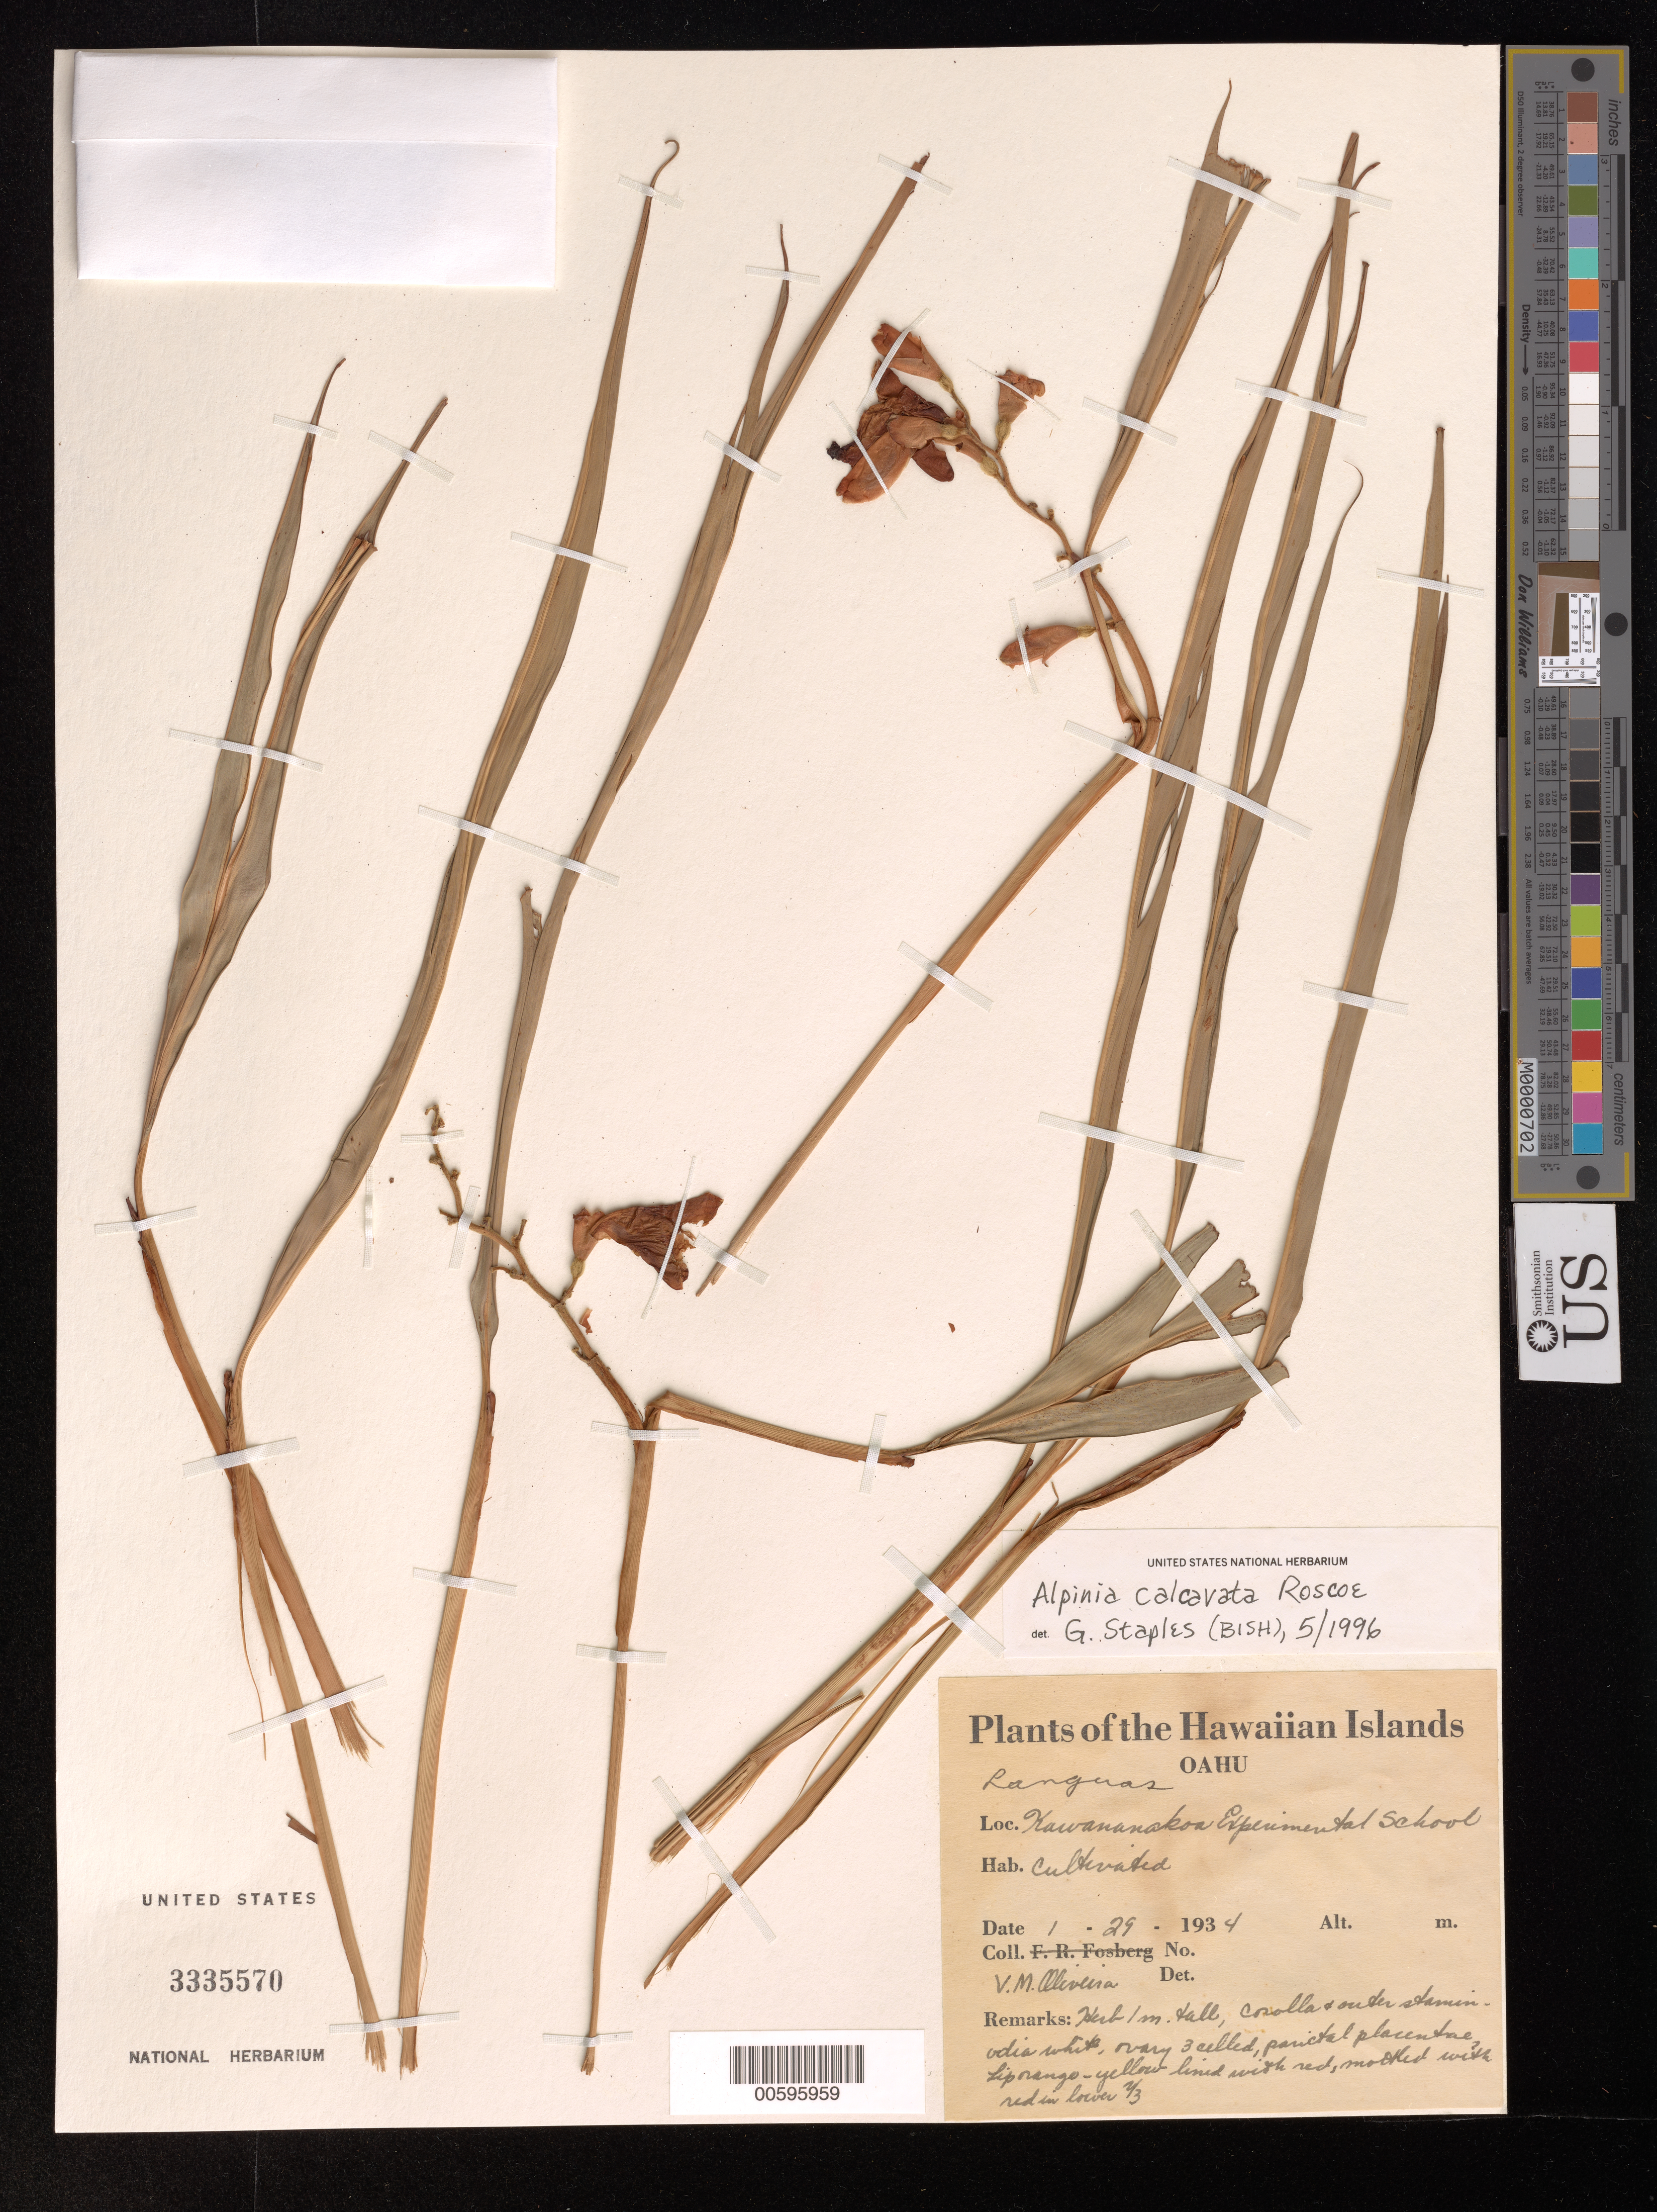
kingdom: Plantae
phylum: Tracheophyta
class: Liliopsida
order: Zingiberales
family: Zingiberaceae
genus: Alpinia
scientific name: Alpinia calcarata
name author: Roscoe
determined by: Staples, G. W.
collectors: V. Oliveira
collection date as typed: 29 Jan 1934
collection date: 1934-01-29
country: United States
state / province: Hawaii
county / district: Honolulu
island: Oahu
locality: Kawananakoa Experimental School.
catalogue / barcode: US 3335570